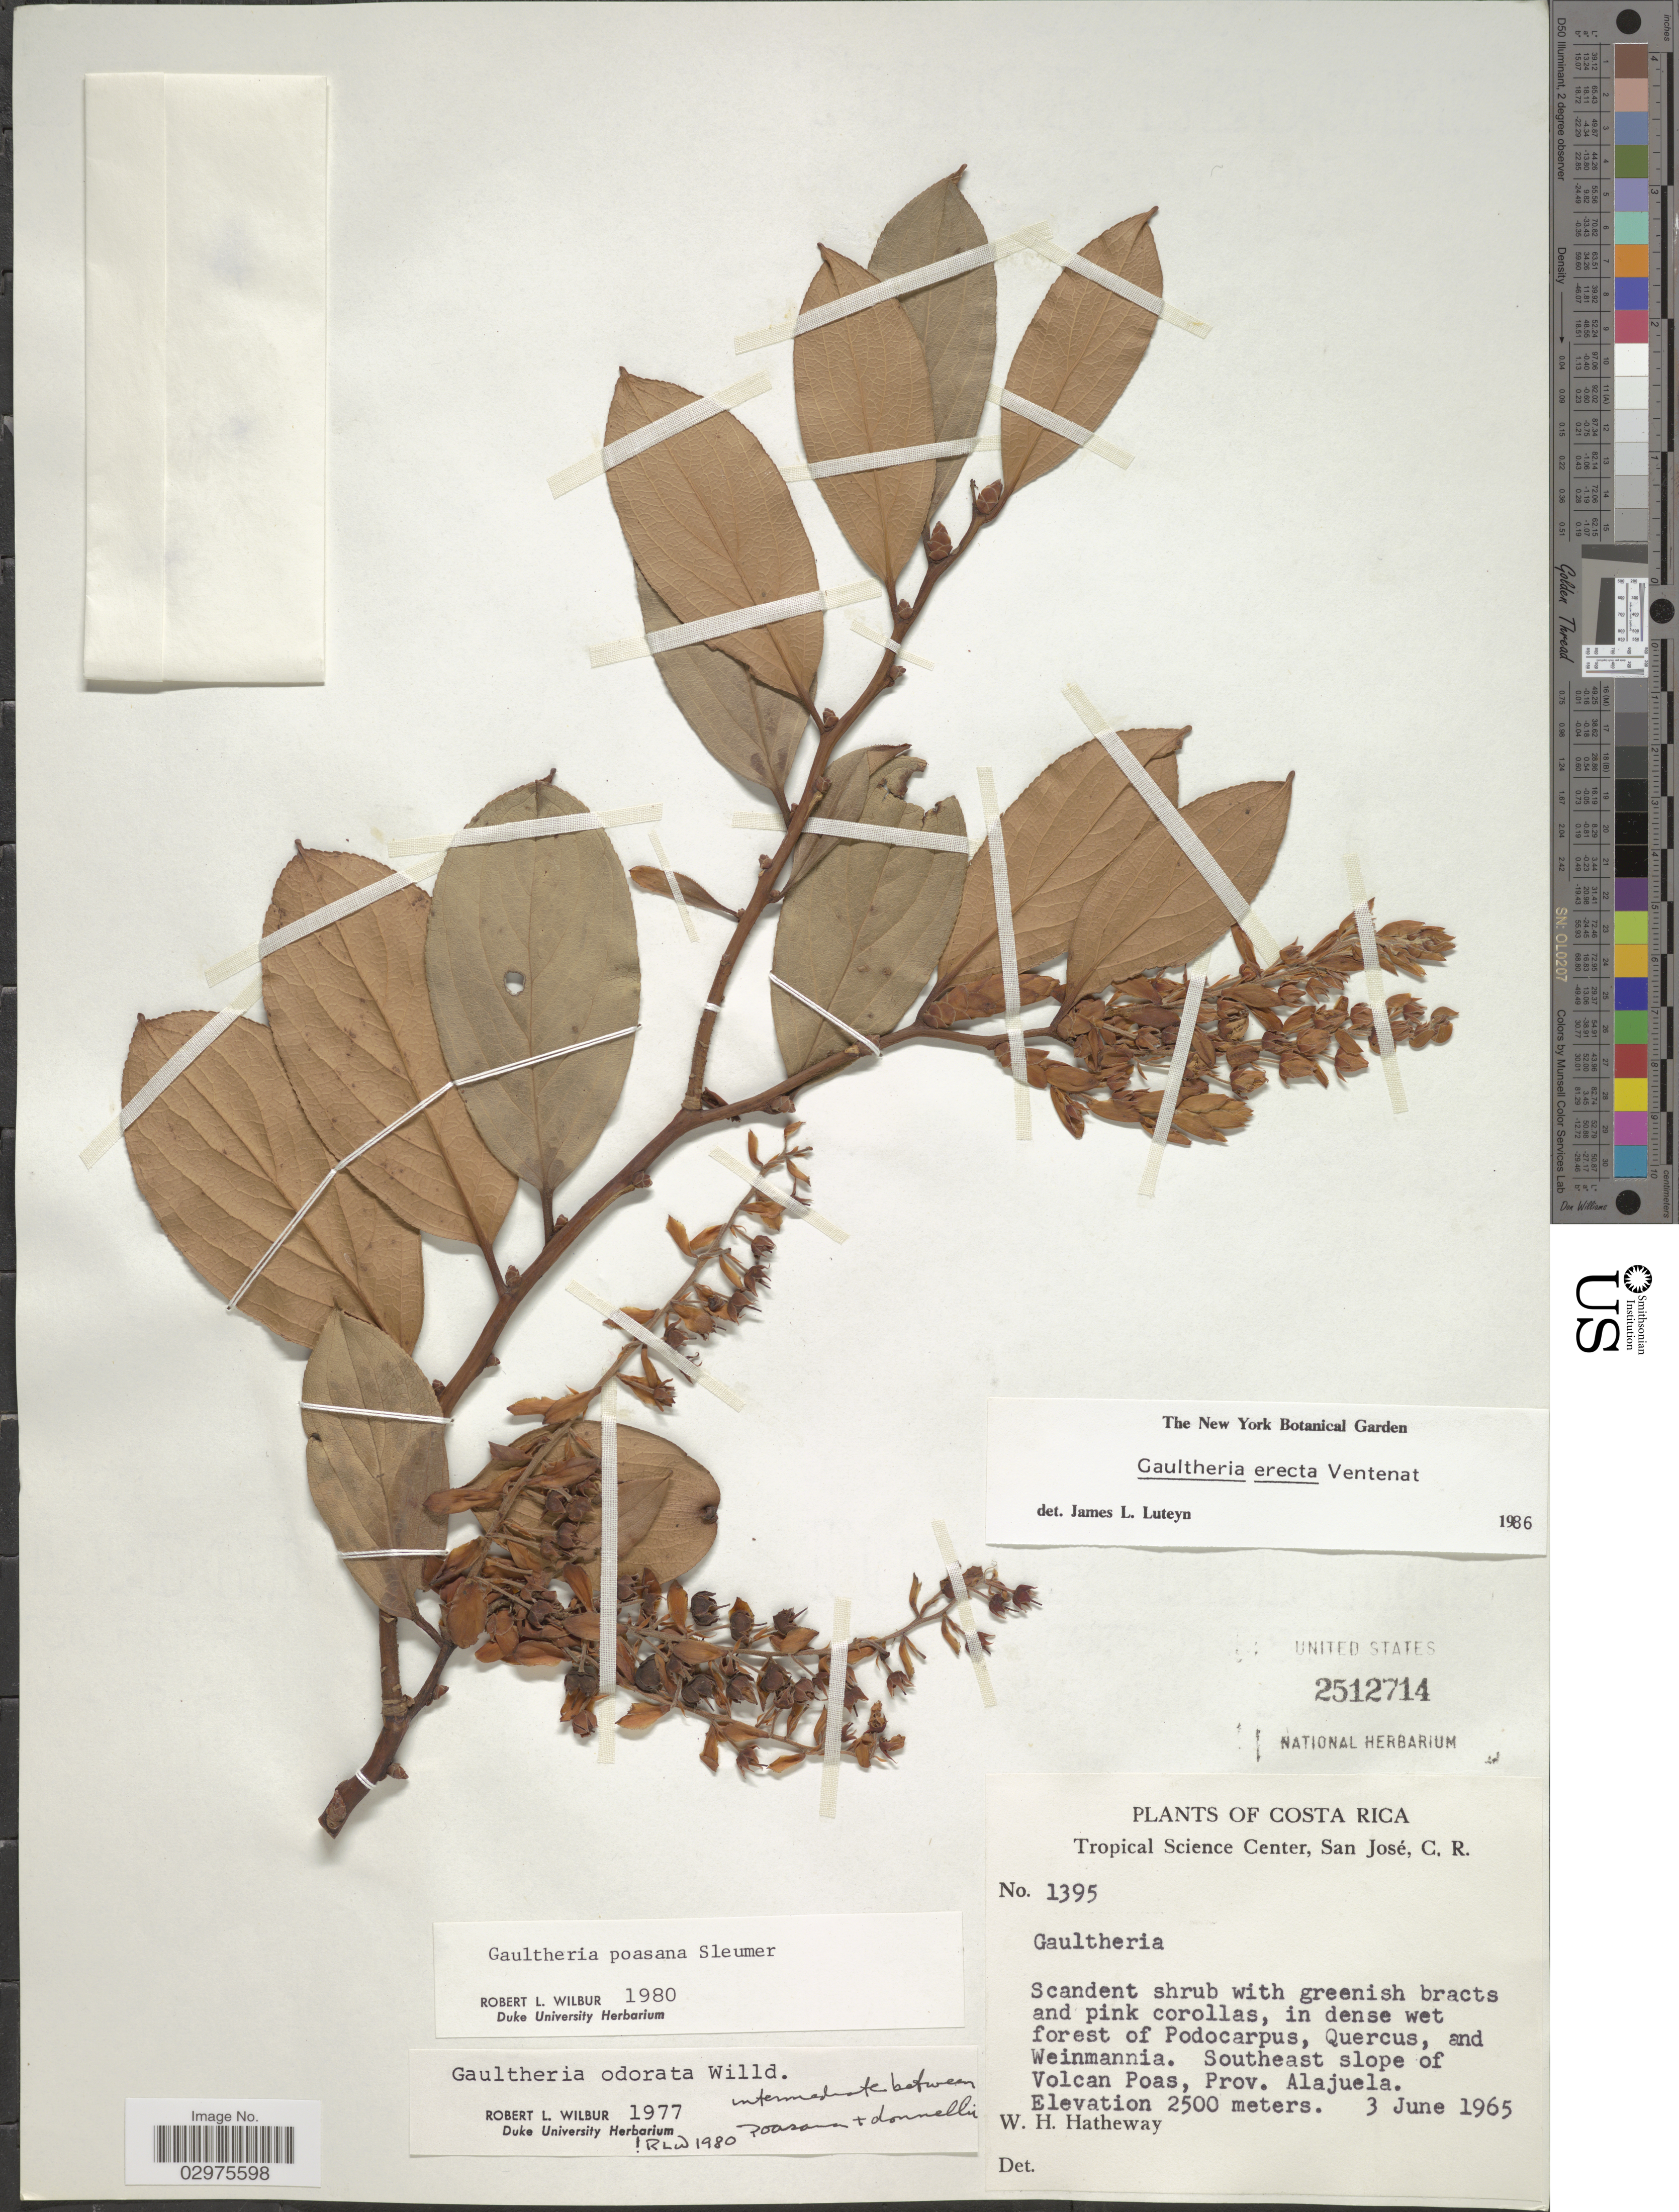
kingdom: Plantae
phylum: Tracheophyta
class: Magnoliopsida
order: Ericales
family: Ericaceae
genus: Gaultheria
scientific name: Gaultheria erecta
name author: Vent.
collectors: W. H. Hatheway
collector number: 1395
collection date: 1965-06-03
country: Costa Rica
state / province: Alajuela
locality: Southeast slope of Volcan Poas.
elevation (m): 2500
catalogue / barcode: US 2512714